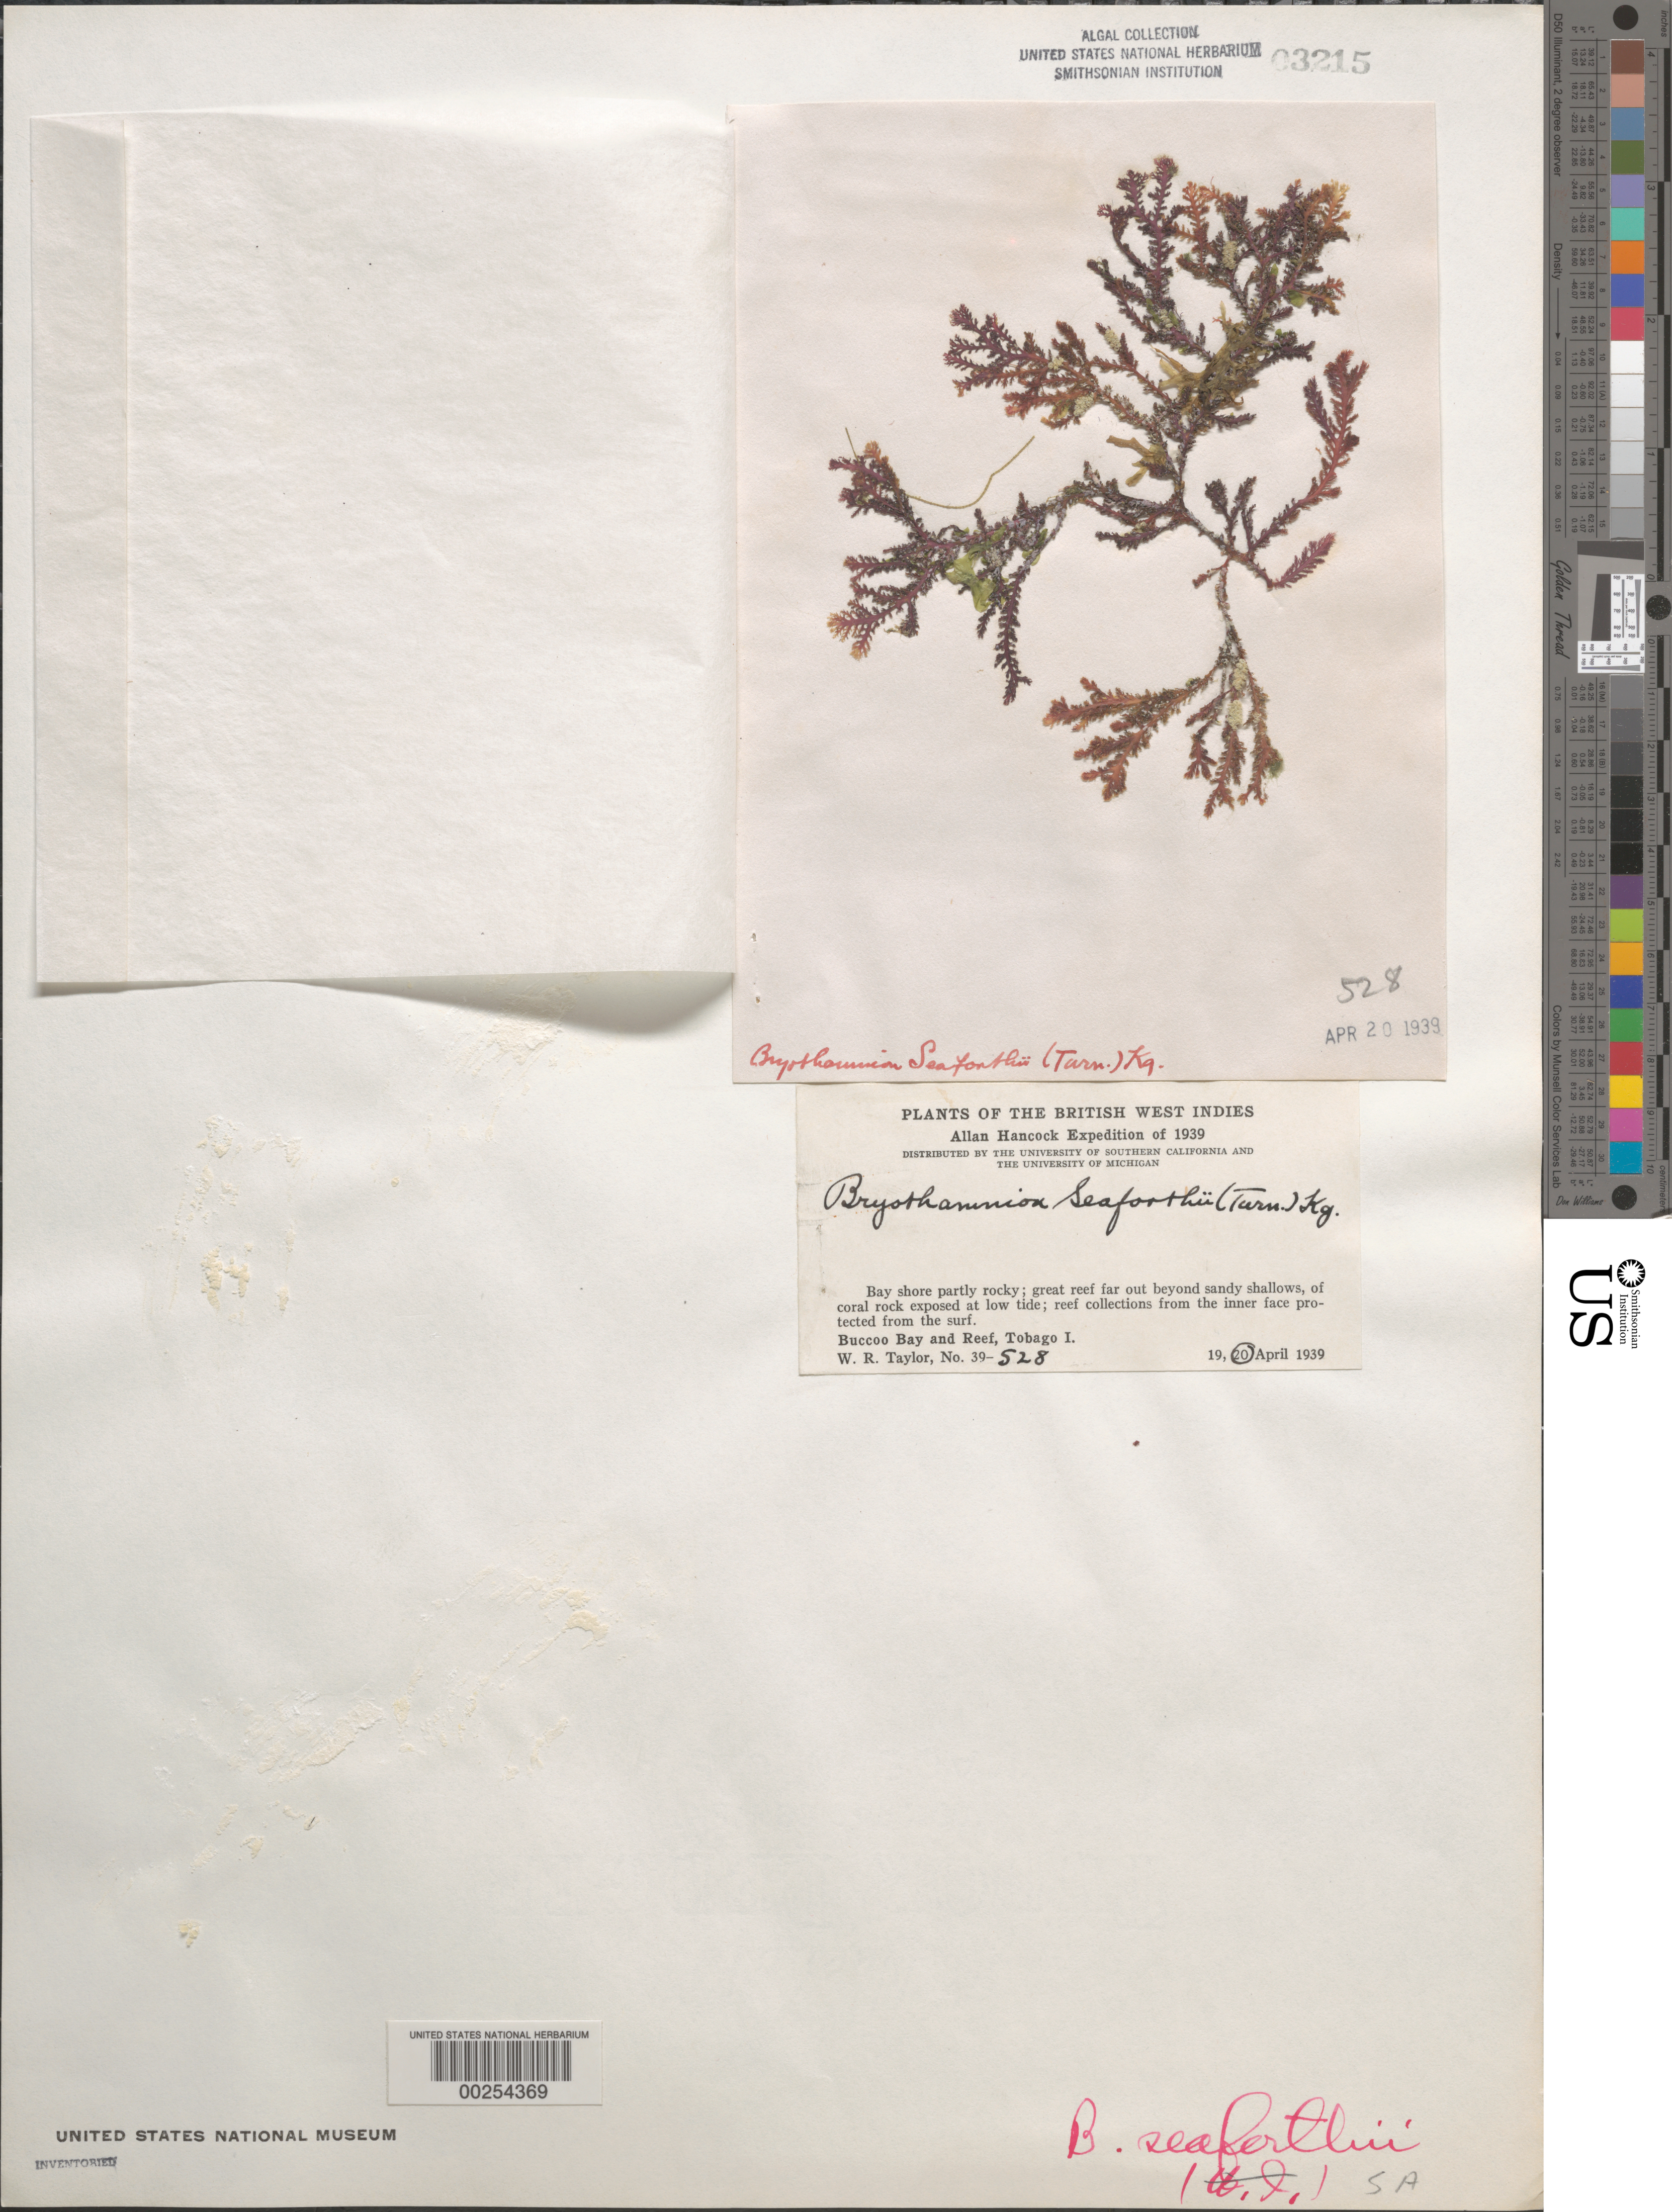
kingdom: Plantae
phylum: Rhodophyta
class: Florideophyceae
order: Ceramiales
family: Rhodomelaceae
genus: Bryothamnion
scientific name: Bryothamnion seaforthii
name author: (Turner) Kütz.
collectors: W. R. Taylor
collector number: WRT 39-528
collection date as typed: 20 April 1939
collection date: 1939-04-20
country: Trinidad and Tobago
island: Tobago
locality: Bucco Bay (Buccoo Bay) and Bucco Reef (Buccoo Reef)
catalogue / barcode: US 3215